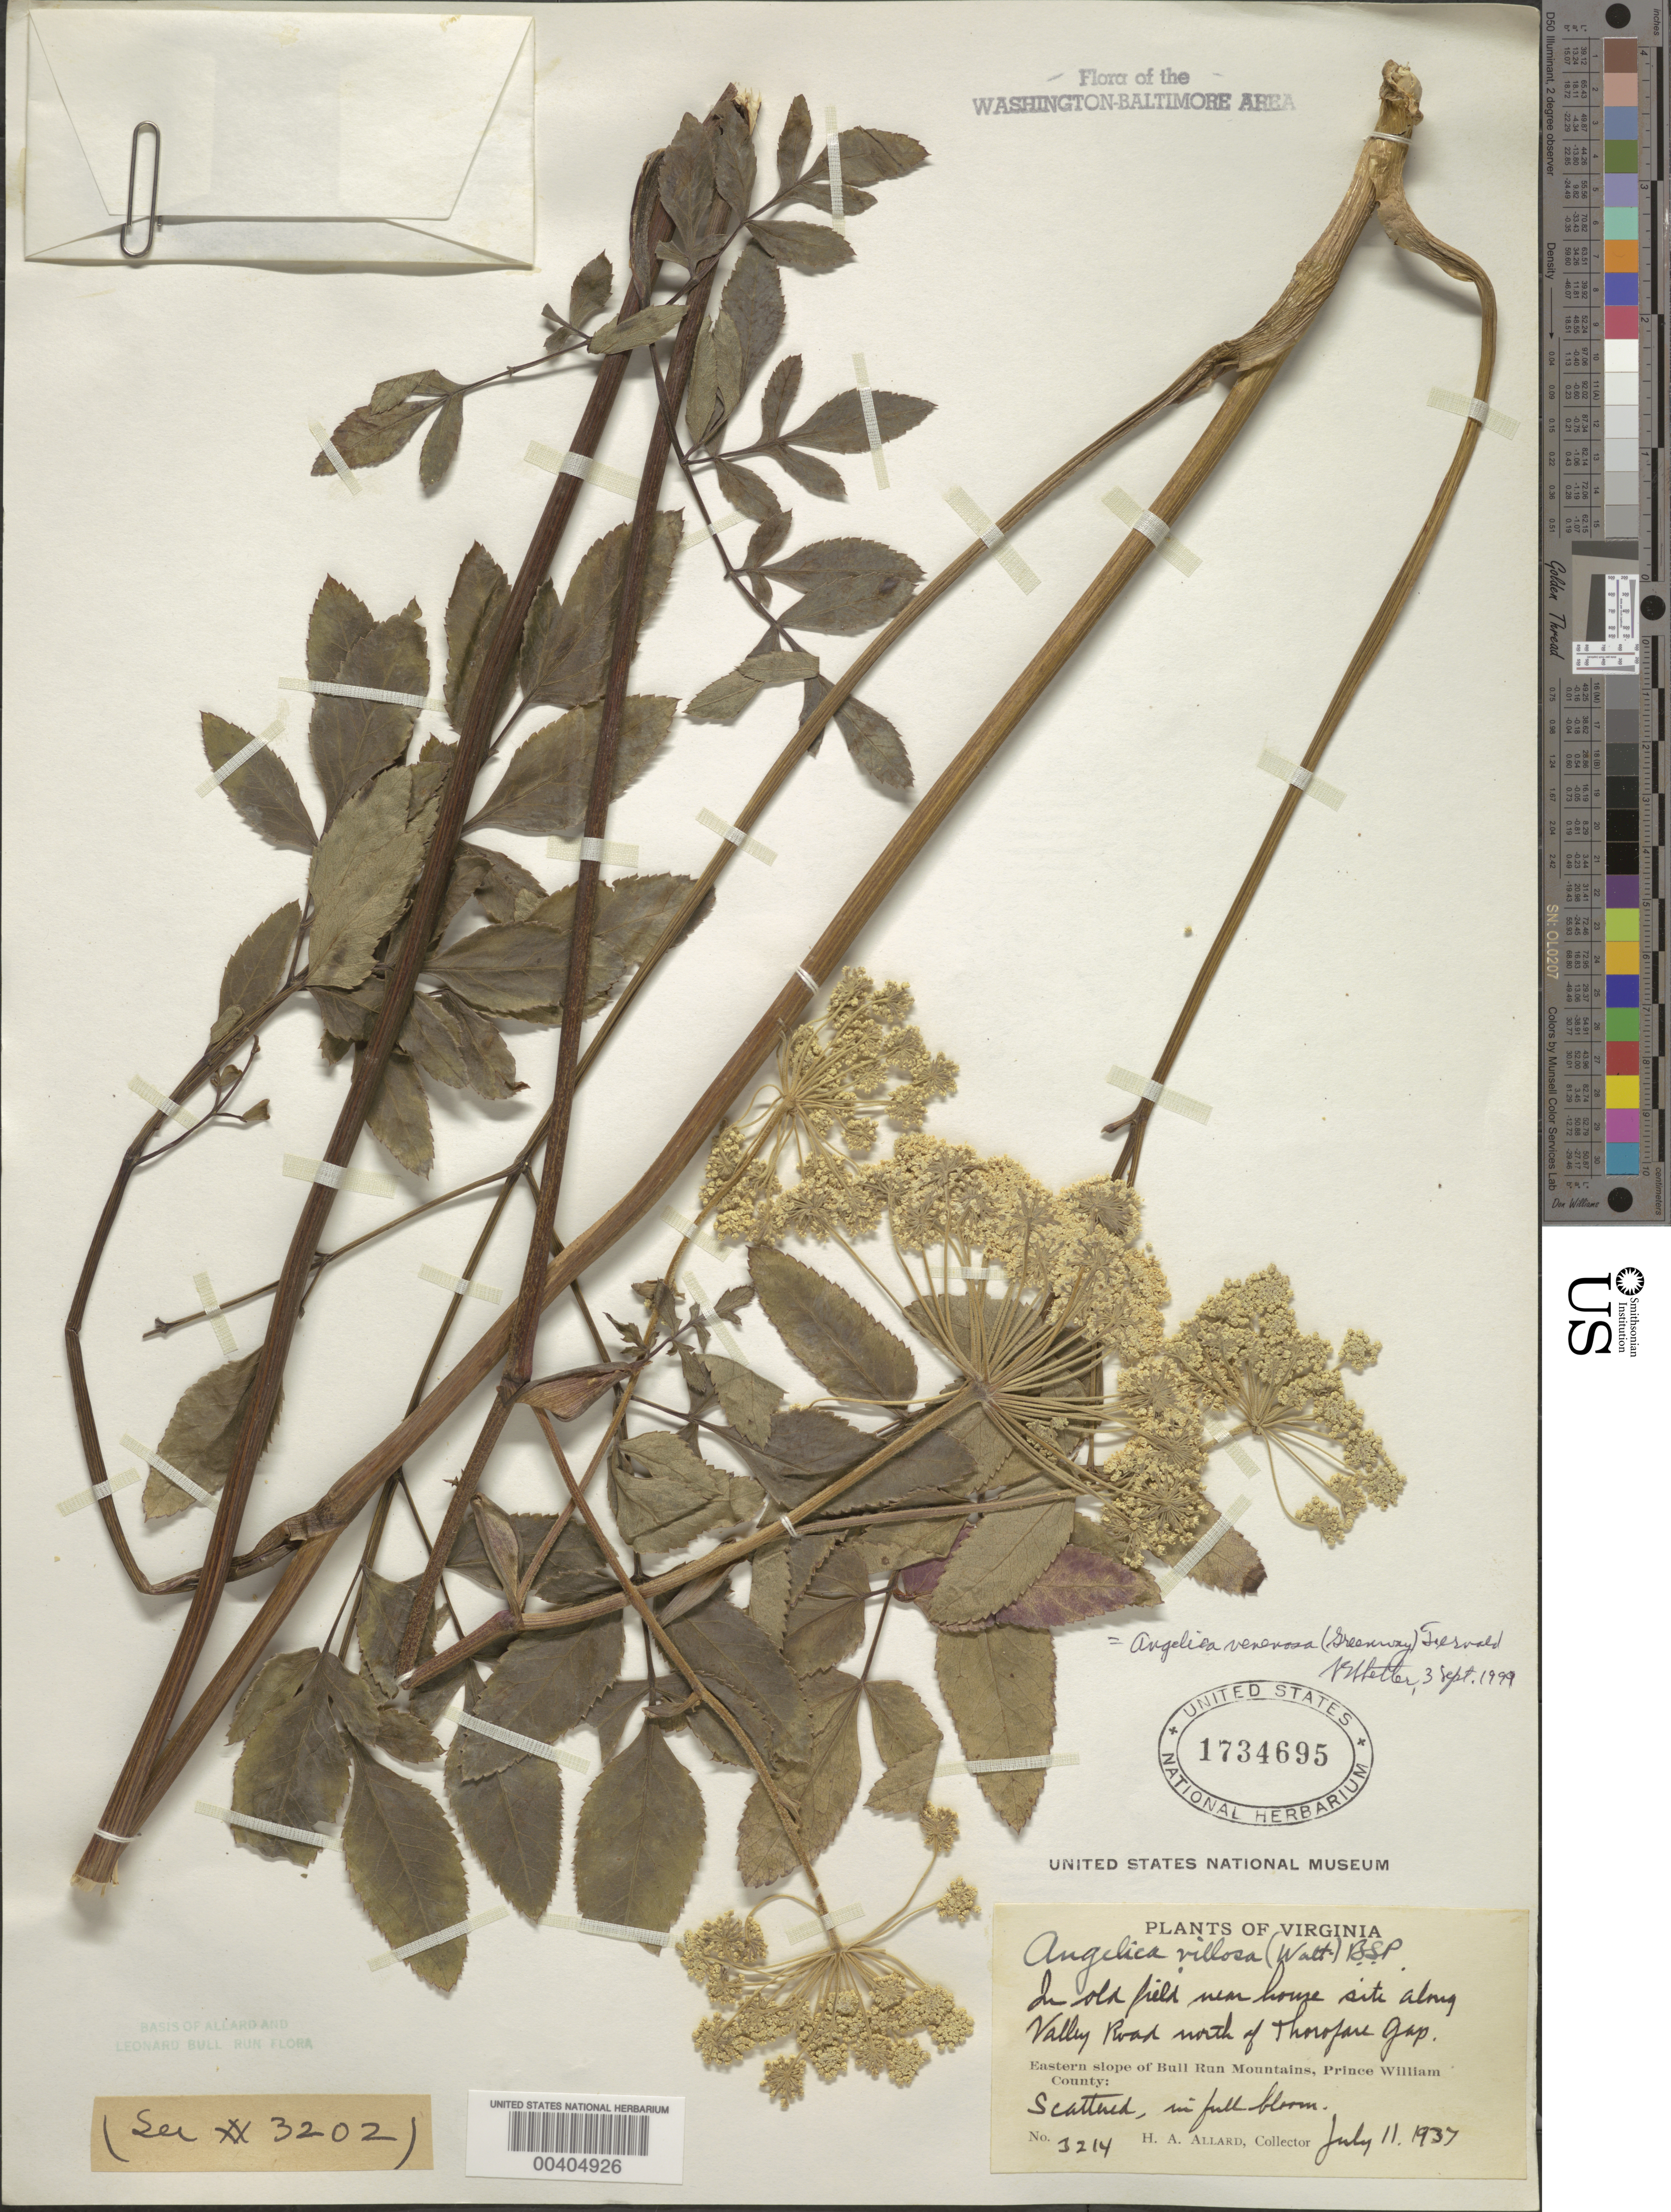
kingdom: Plantae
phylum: Tracheophyta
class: Magnoliopsida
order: Apiales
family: Apiaceae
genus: Angelica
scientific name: Angelica venenosa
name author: (Greenway) Fernald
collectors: H. A. Allard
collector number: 3214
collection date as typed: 11 Jul 1937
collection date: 1937-07-11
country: United States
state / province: Virginia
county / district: Prince William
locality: North of Thorofare Gap eastern slope of Bull Run Mts.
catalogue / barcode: US 1734695